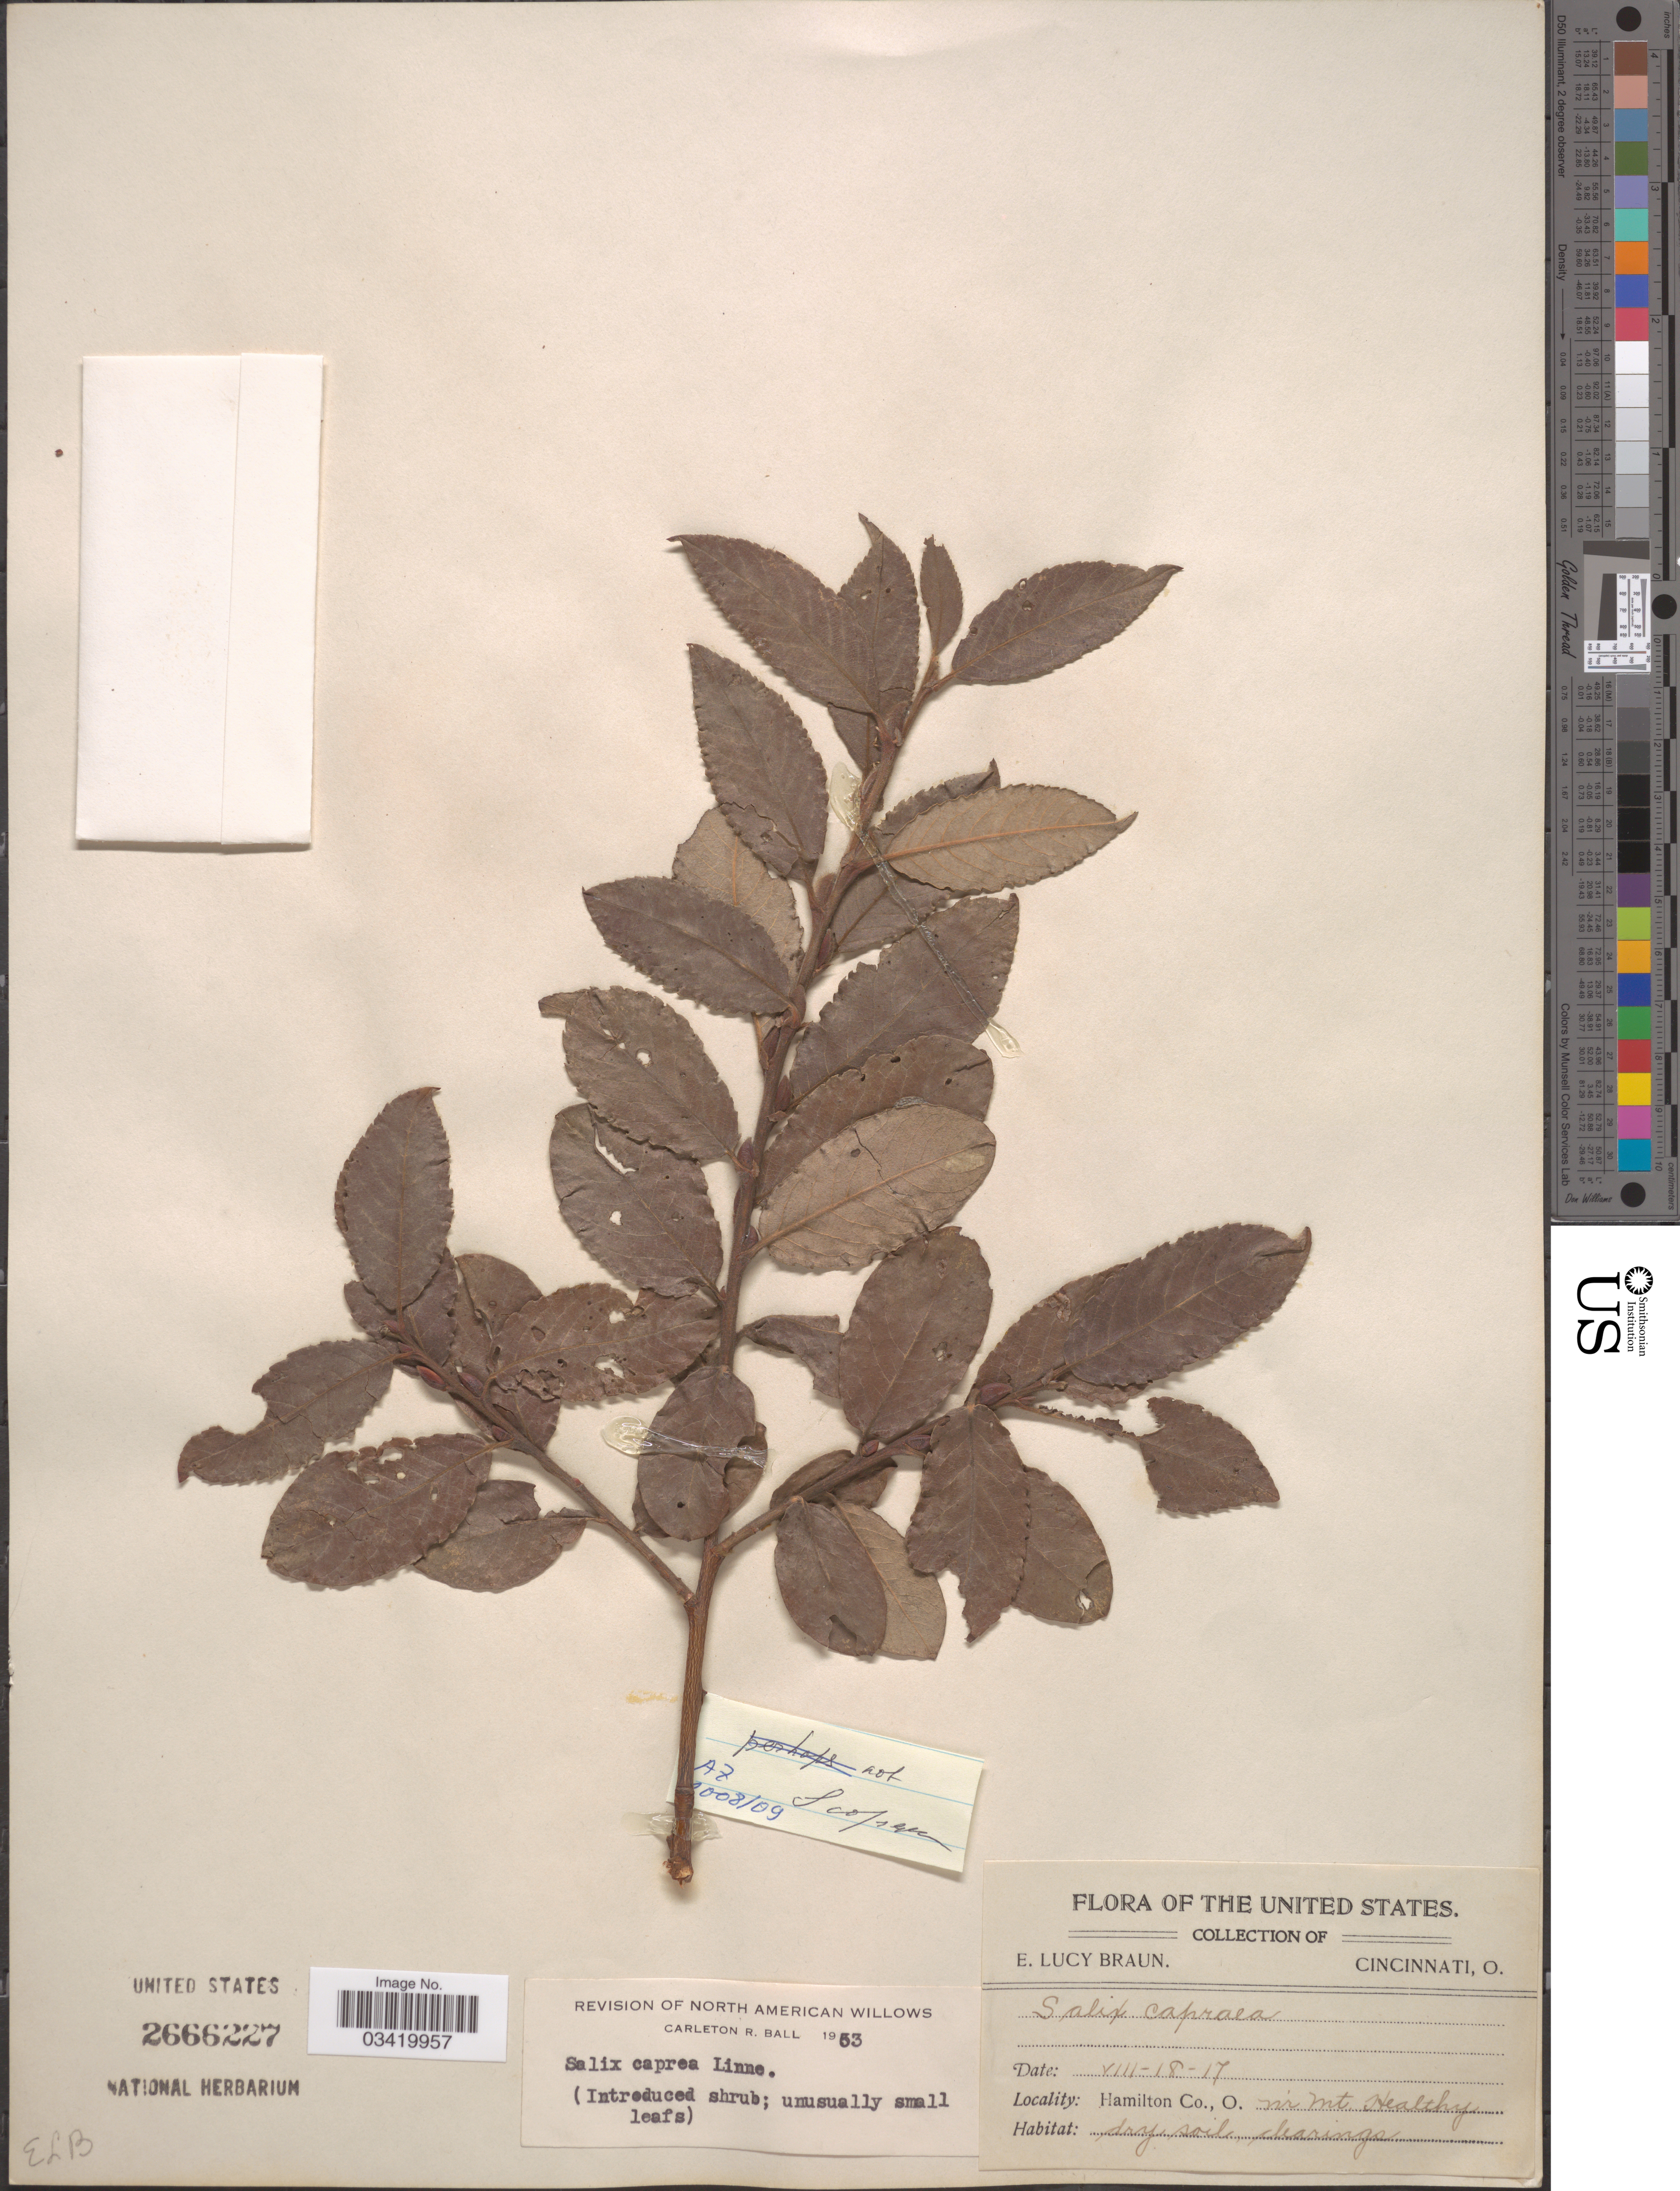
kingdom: Plantae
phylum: Tracheophyta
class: Magnoliopsida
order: Malpighiales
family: Salicaceae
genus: Salix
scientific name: Salix caprea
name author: L.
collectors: E. L. Braun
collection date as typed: Transcribed d/m/y: 18/8/17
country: United States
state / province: Ohio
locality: Hamilton Co., nr Mt Healthy dry soil clearings.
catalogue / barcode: US 2666227